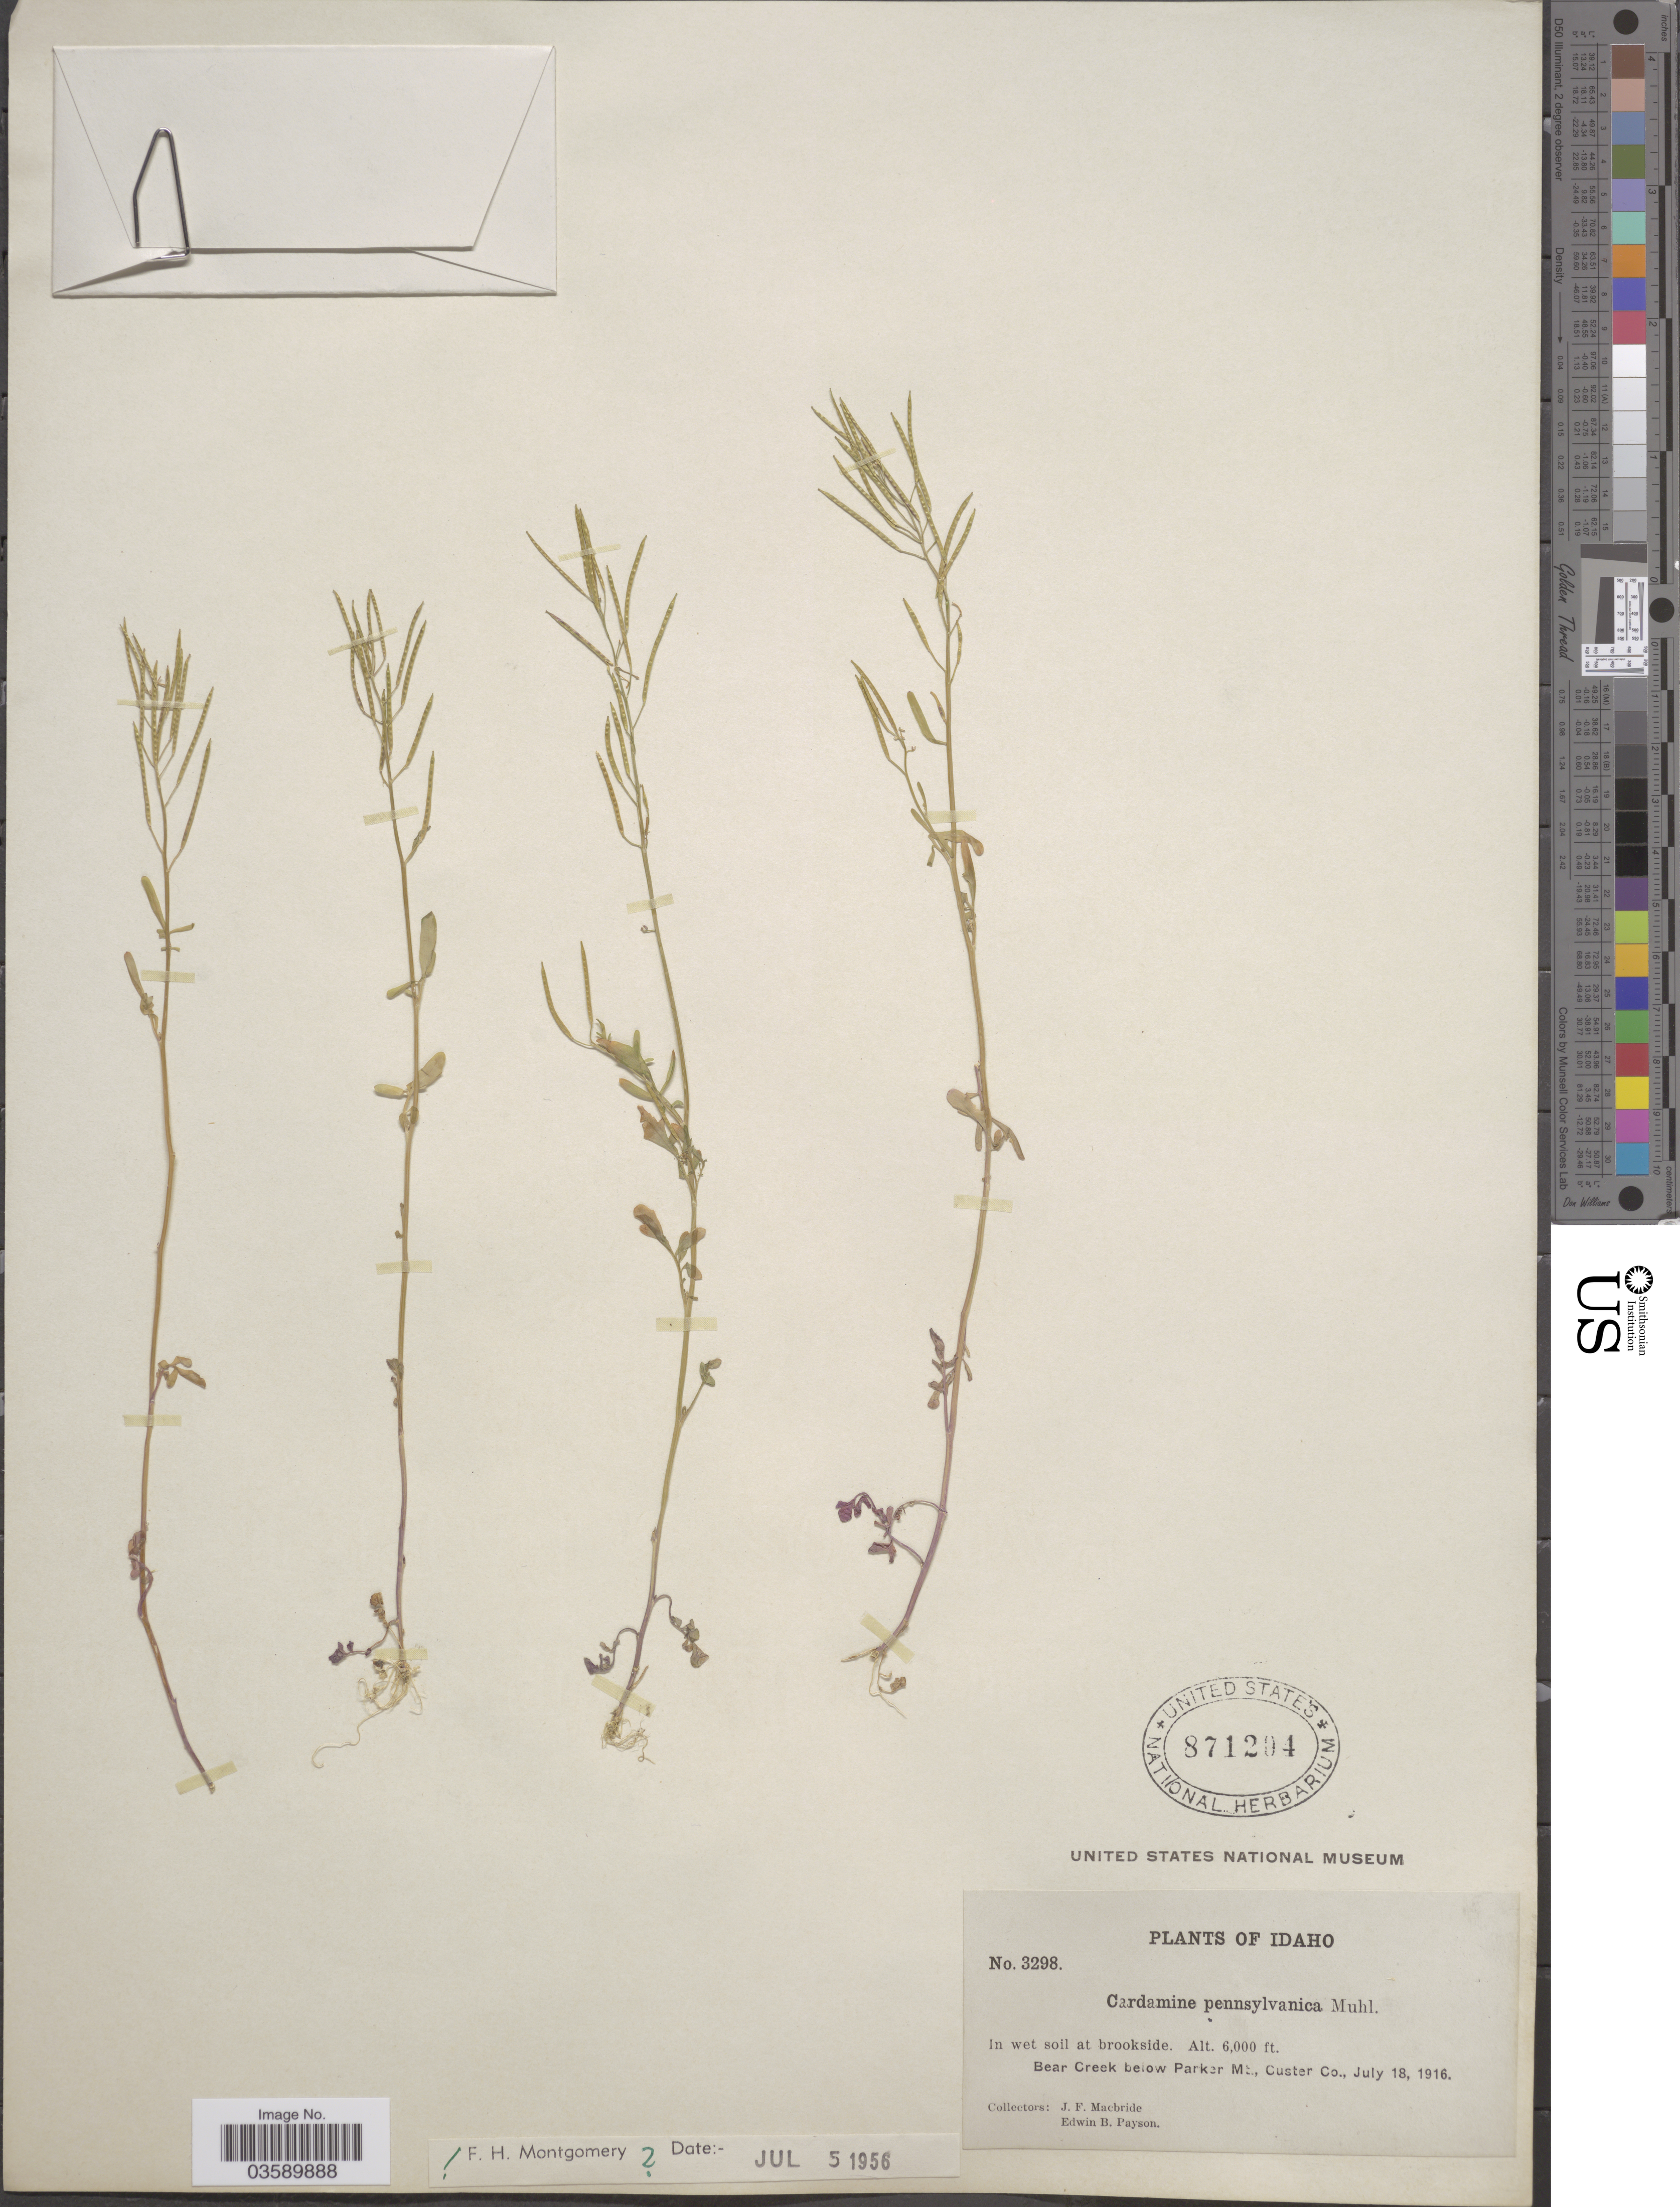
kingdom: Plantae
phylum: Tracheophyta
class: Magnoliopsida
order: Brassicales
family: Brassicaceae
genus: Cardamine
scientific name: Cardamine pensylvanica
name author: Muhl. ex Willd.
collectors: J. F. Macbride & E. Paysor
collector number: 3298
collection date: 1916-07-18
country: United States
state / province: Idaho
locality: Bear Creek below Parker Mt., Custer Co.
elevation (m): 1829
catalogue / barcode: US 871204